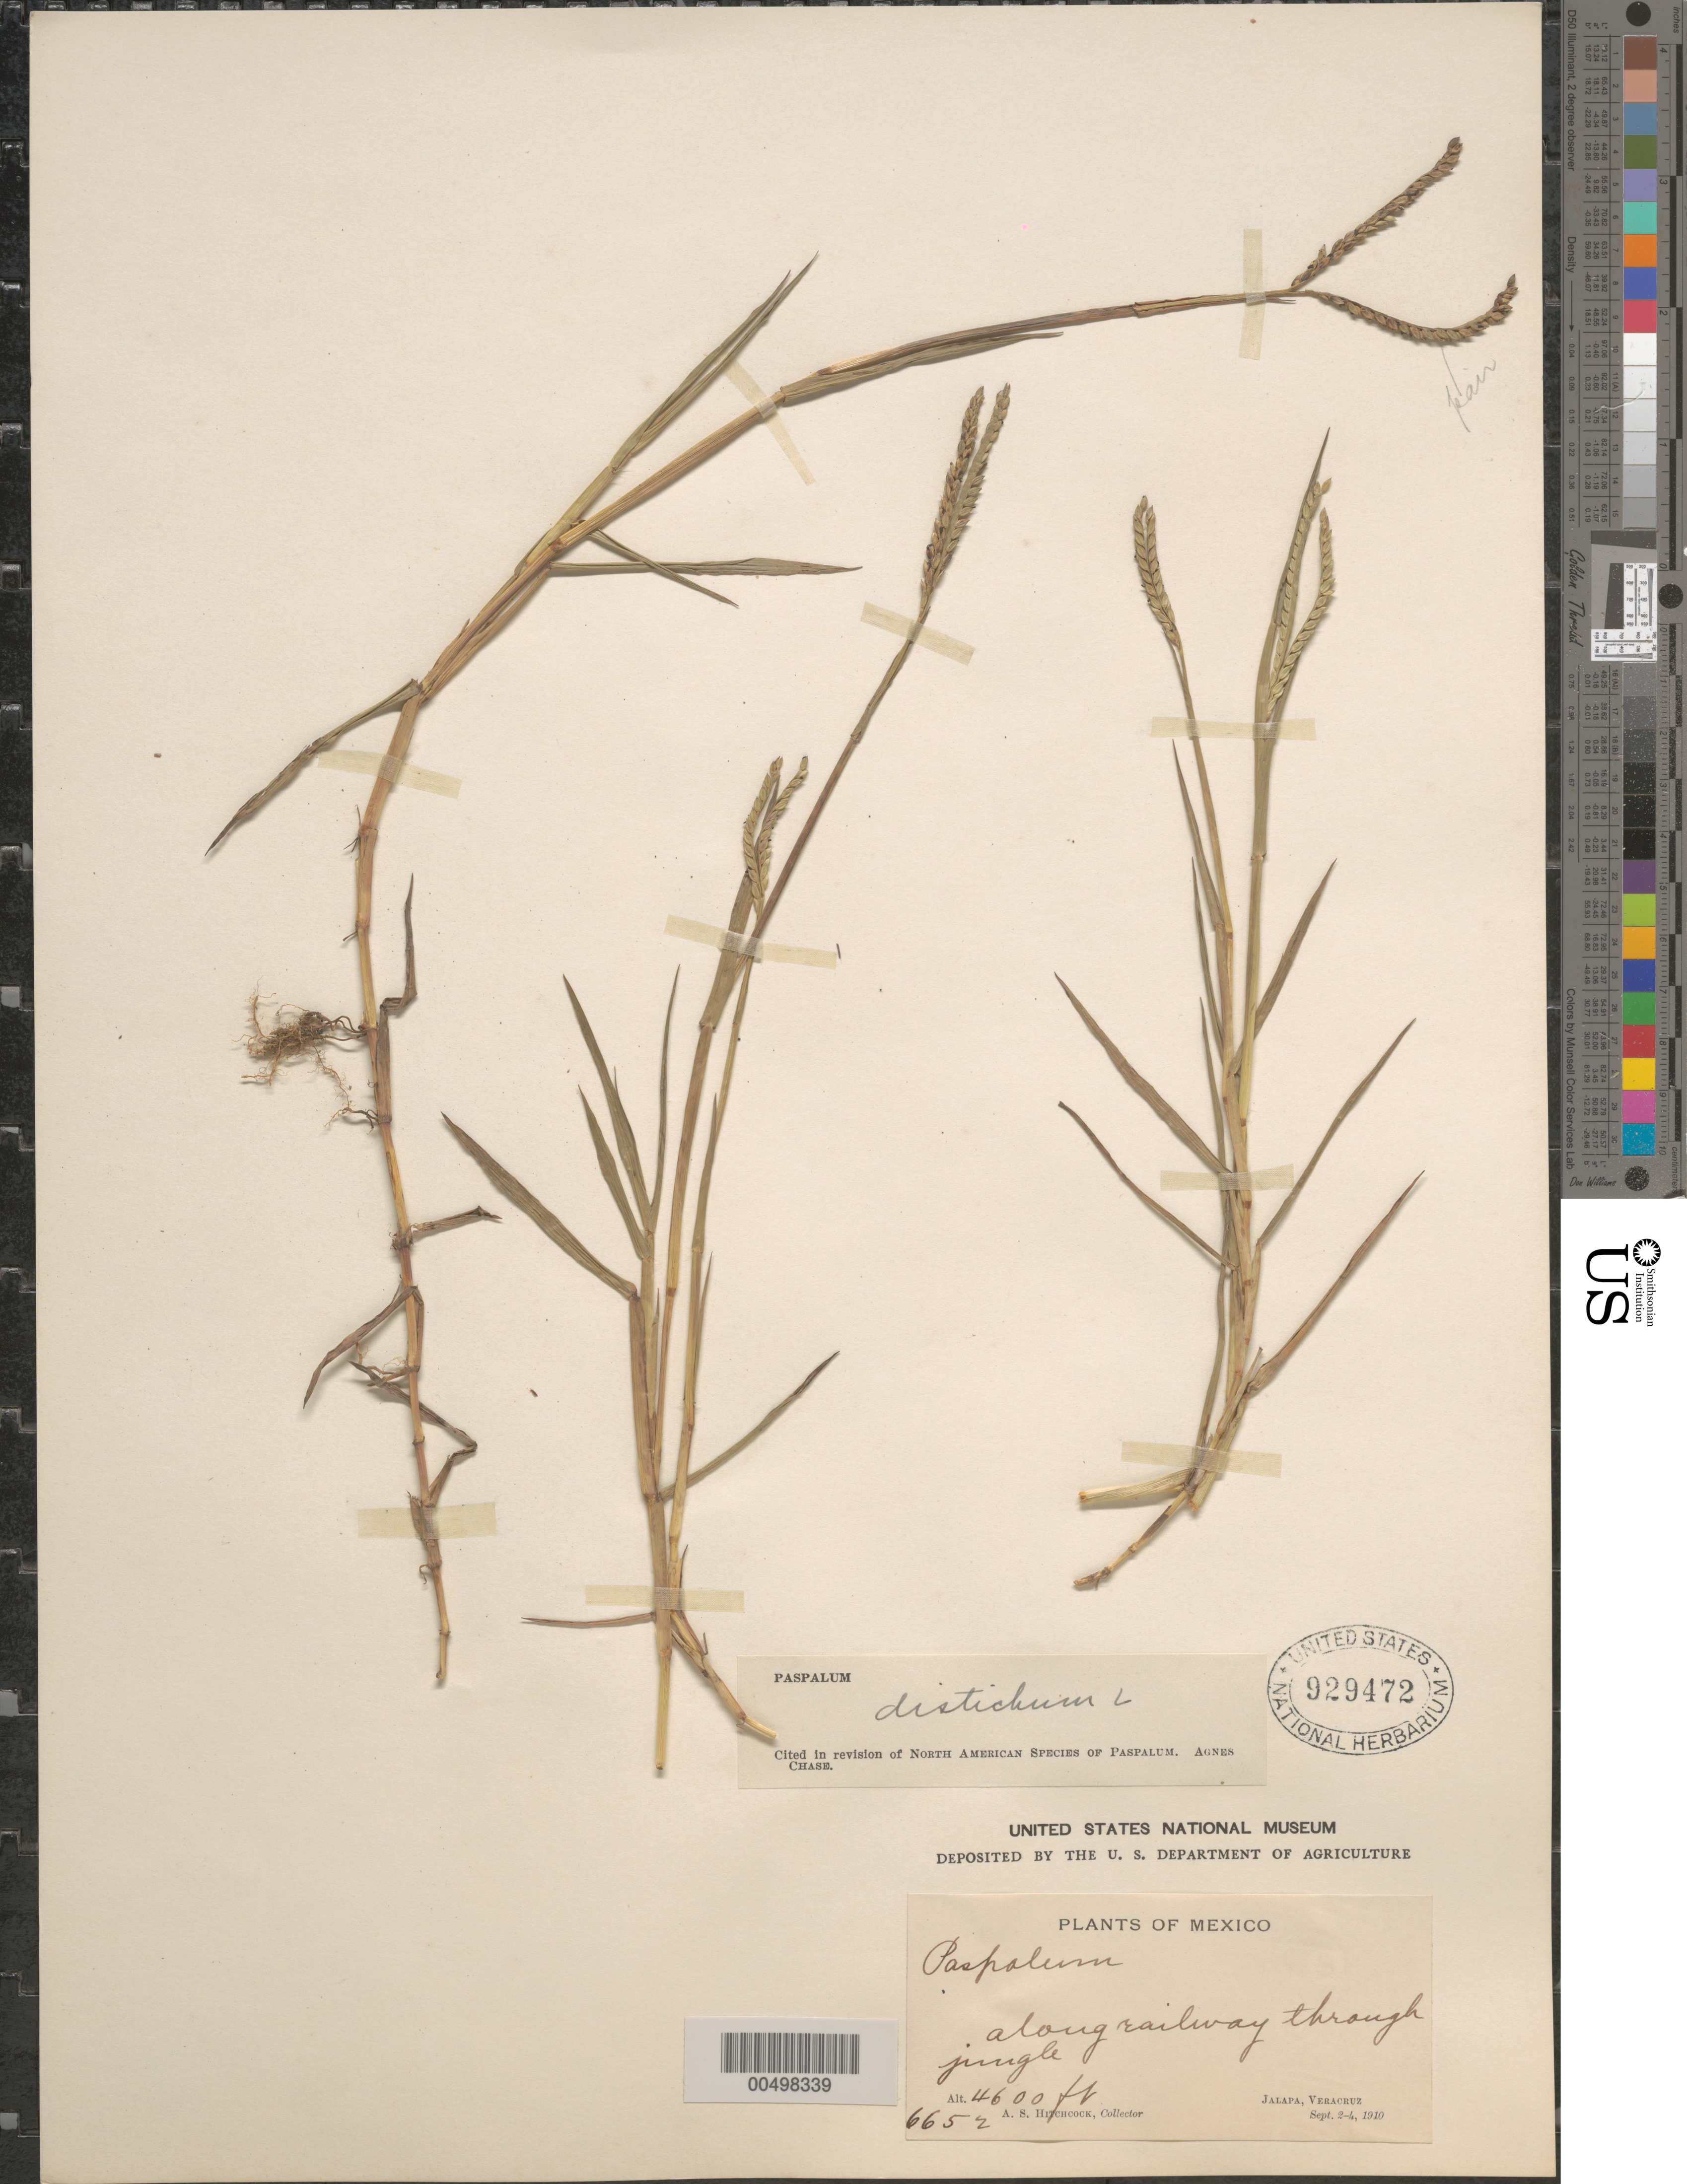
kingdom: Plantae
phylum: Tracheophyta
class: Liliopsida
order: Poales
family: Poaceae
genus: Paspalum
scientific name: Paspalum paspaloides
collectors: A. S. Hitchcock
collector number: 6652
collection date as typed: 2 Sep 1910 to 4 Sep 1910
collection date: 1910-09-02/1910-09-04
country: Mexico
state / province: Veracruz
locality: Jalapa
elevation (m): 1402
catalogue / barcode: US 929472